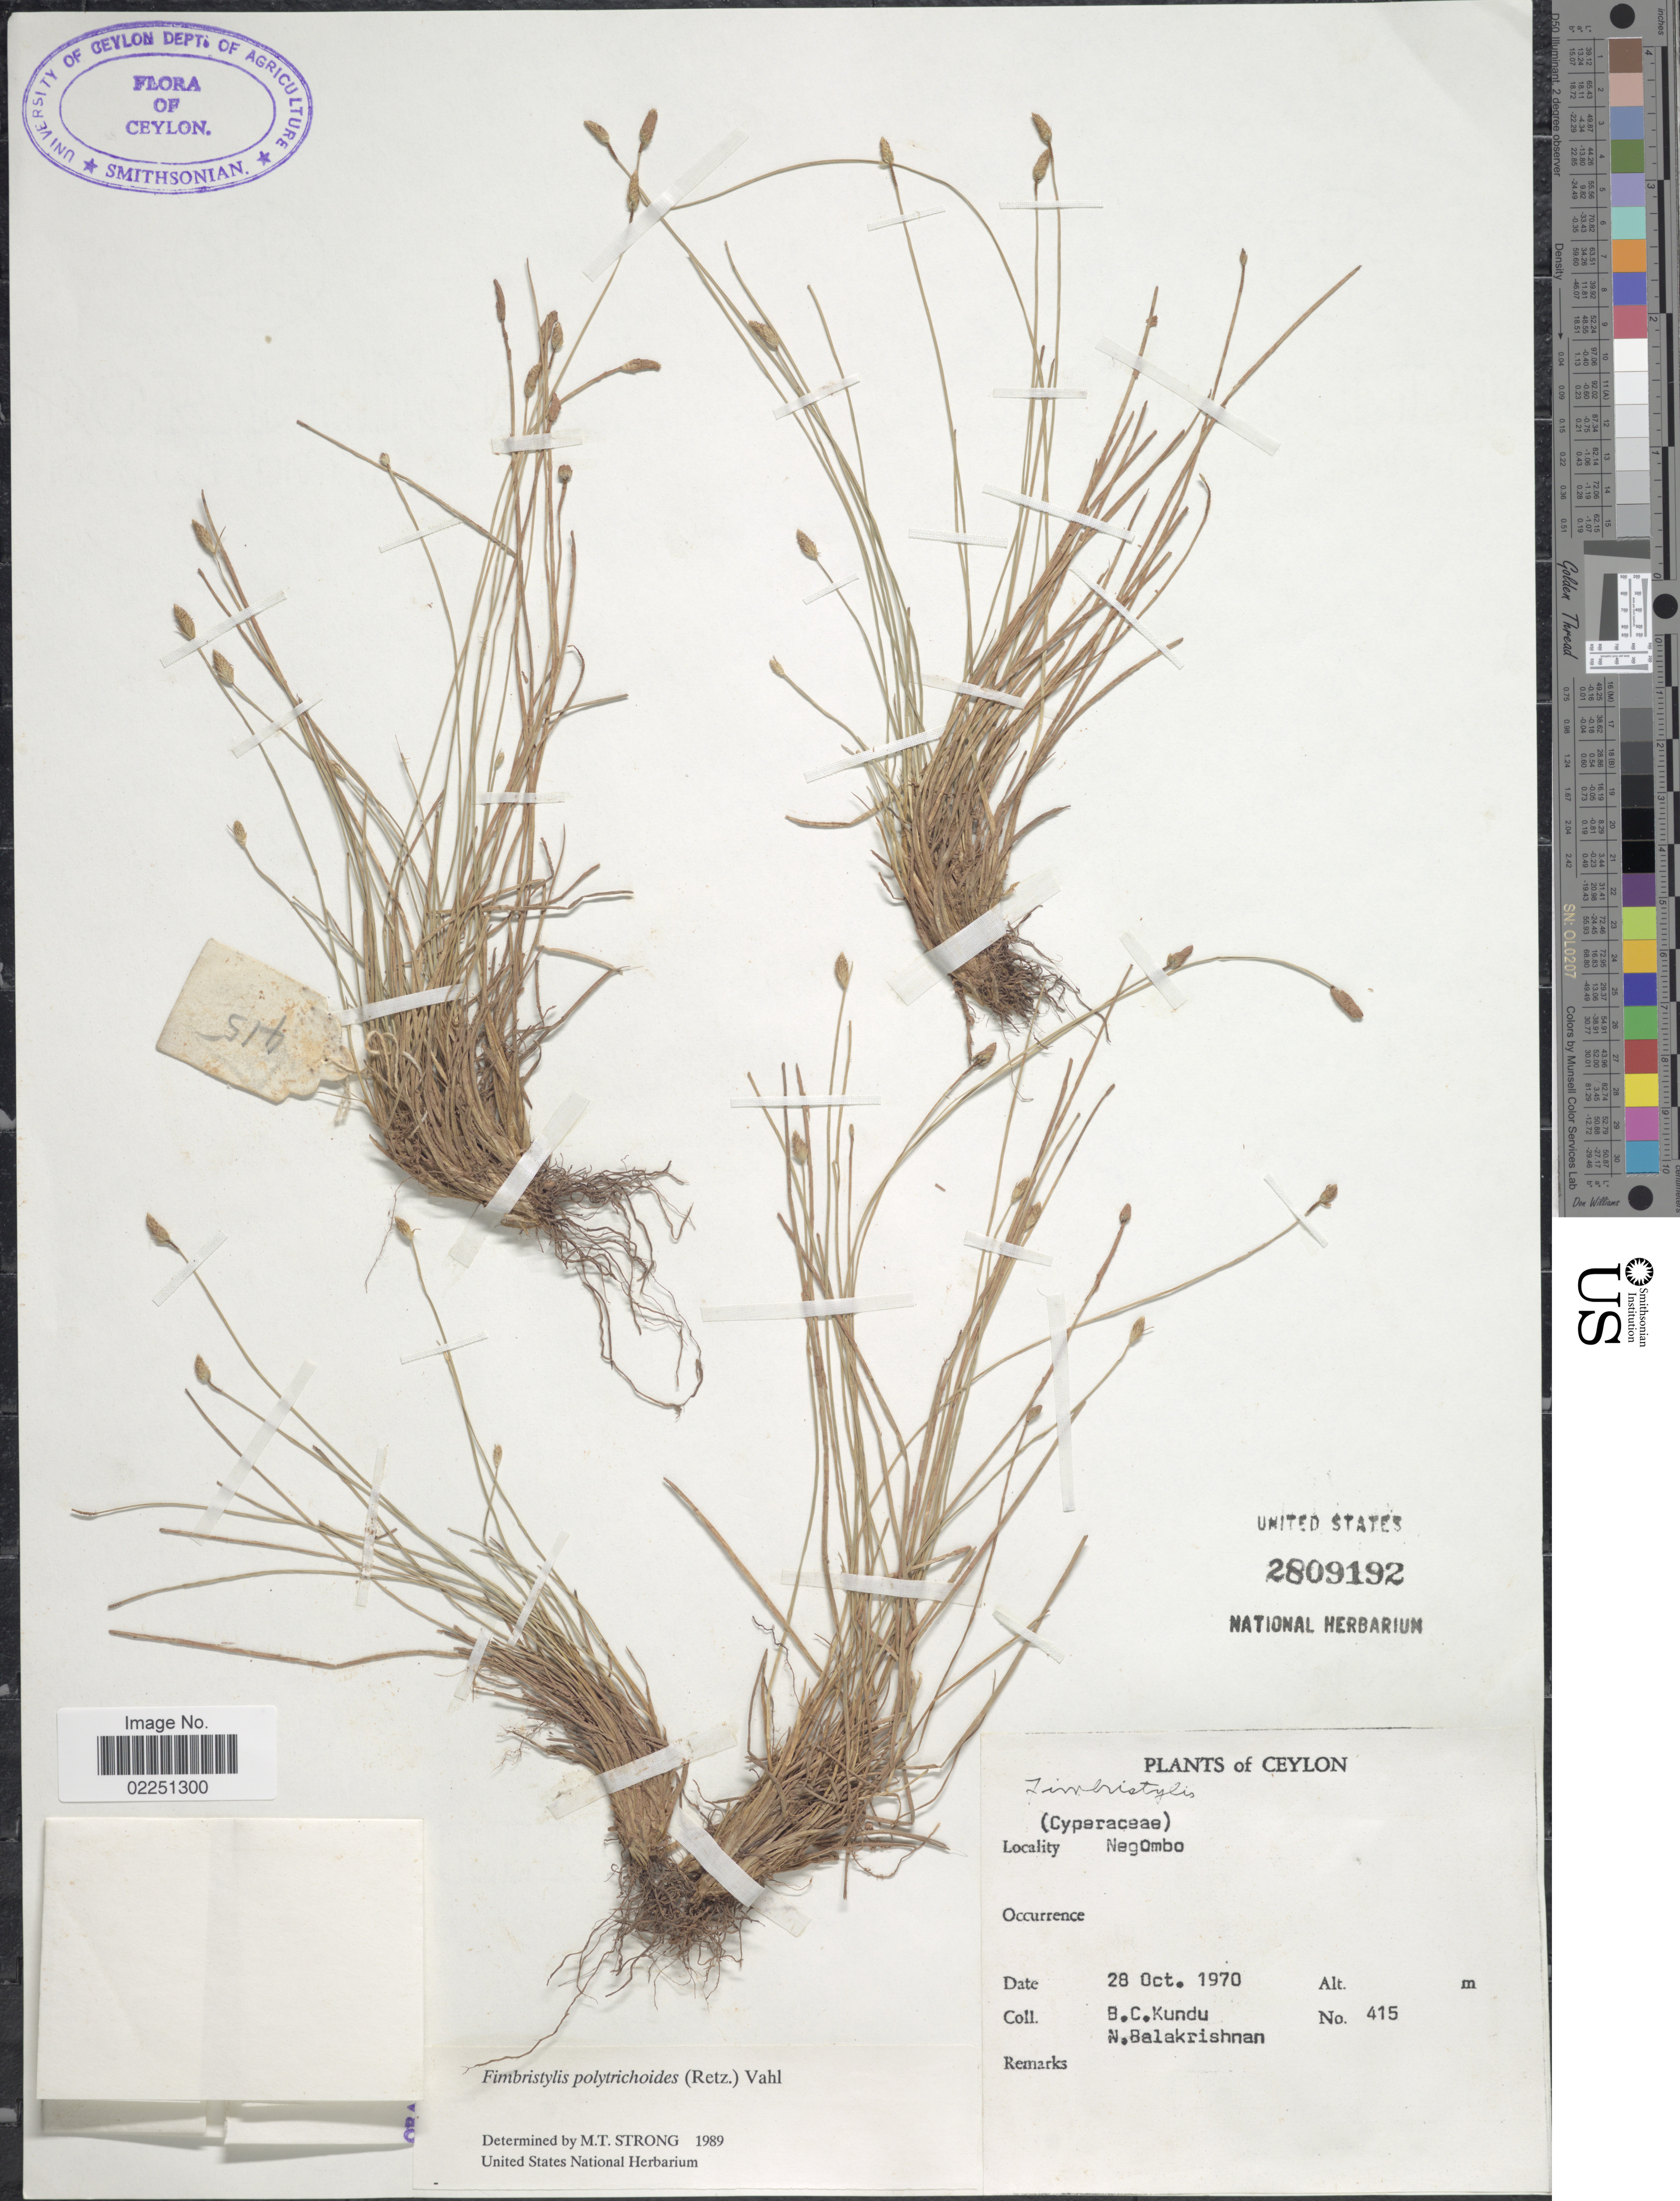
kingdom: Plantae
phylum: Tracheophyta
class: Liliopsida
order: Poales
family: Cyperaceae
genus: Fimbristylis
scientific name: Fimbristylis polytrichoides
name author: (Retz.) Vahl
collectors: B. C. Kundu & N. Balakrishnan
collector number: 415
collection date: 1970-10-28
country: Sri Lanka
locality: Ceylon, Negombo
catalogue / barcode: US 2809192